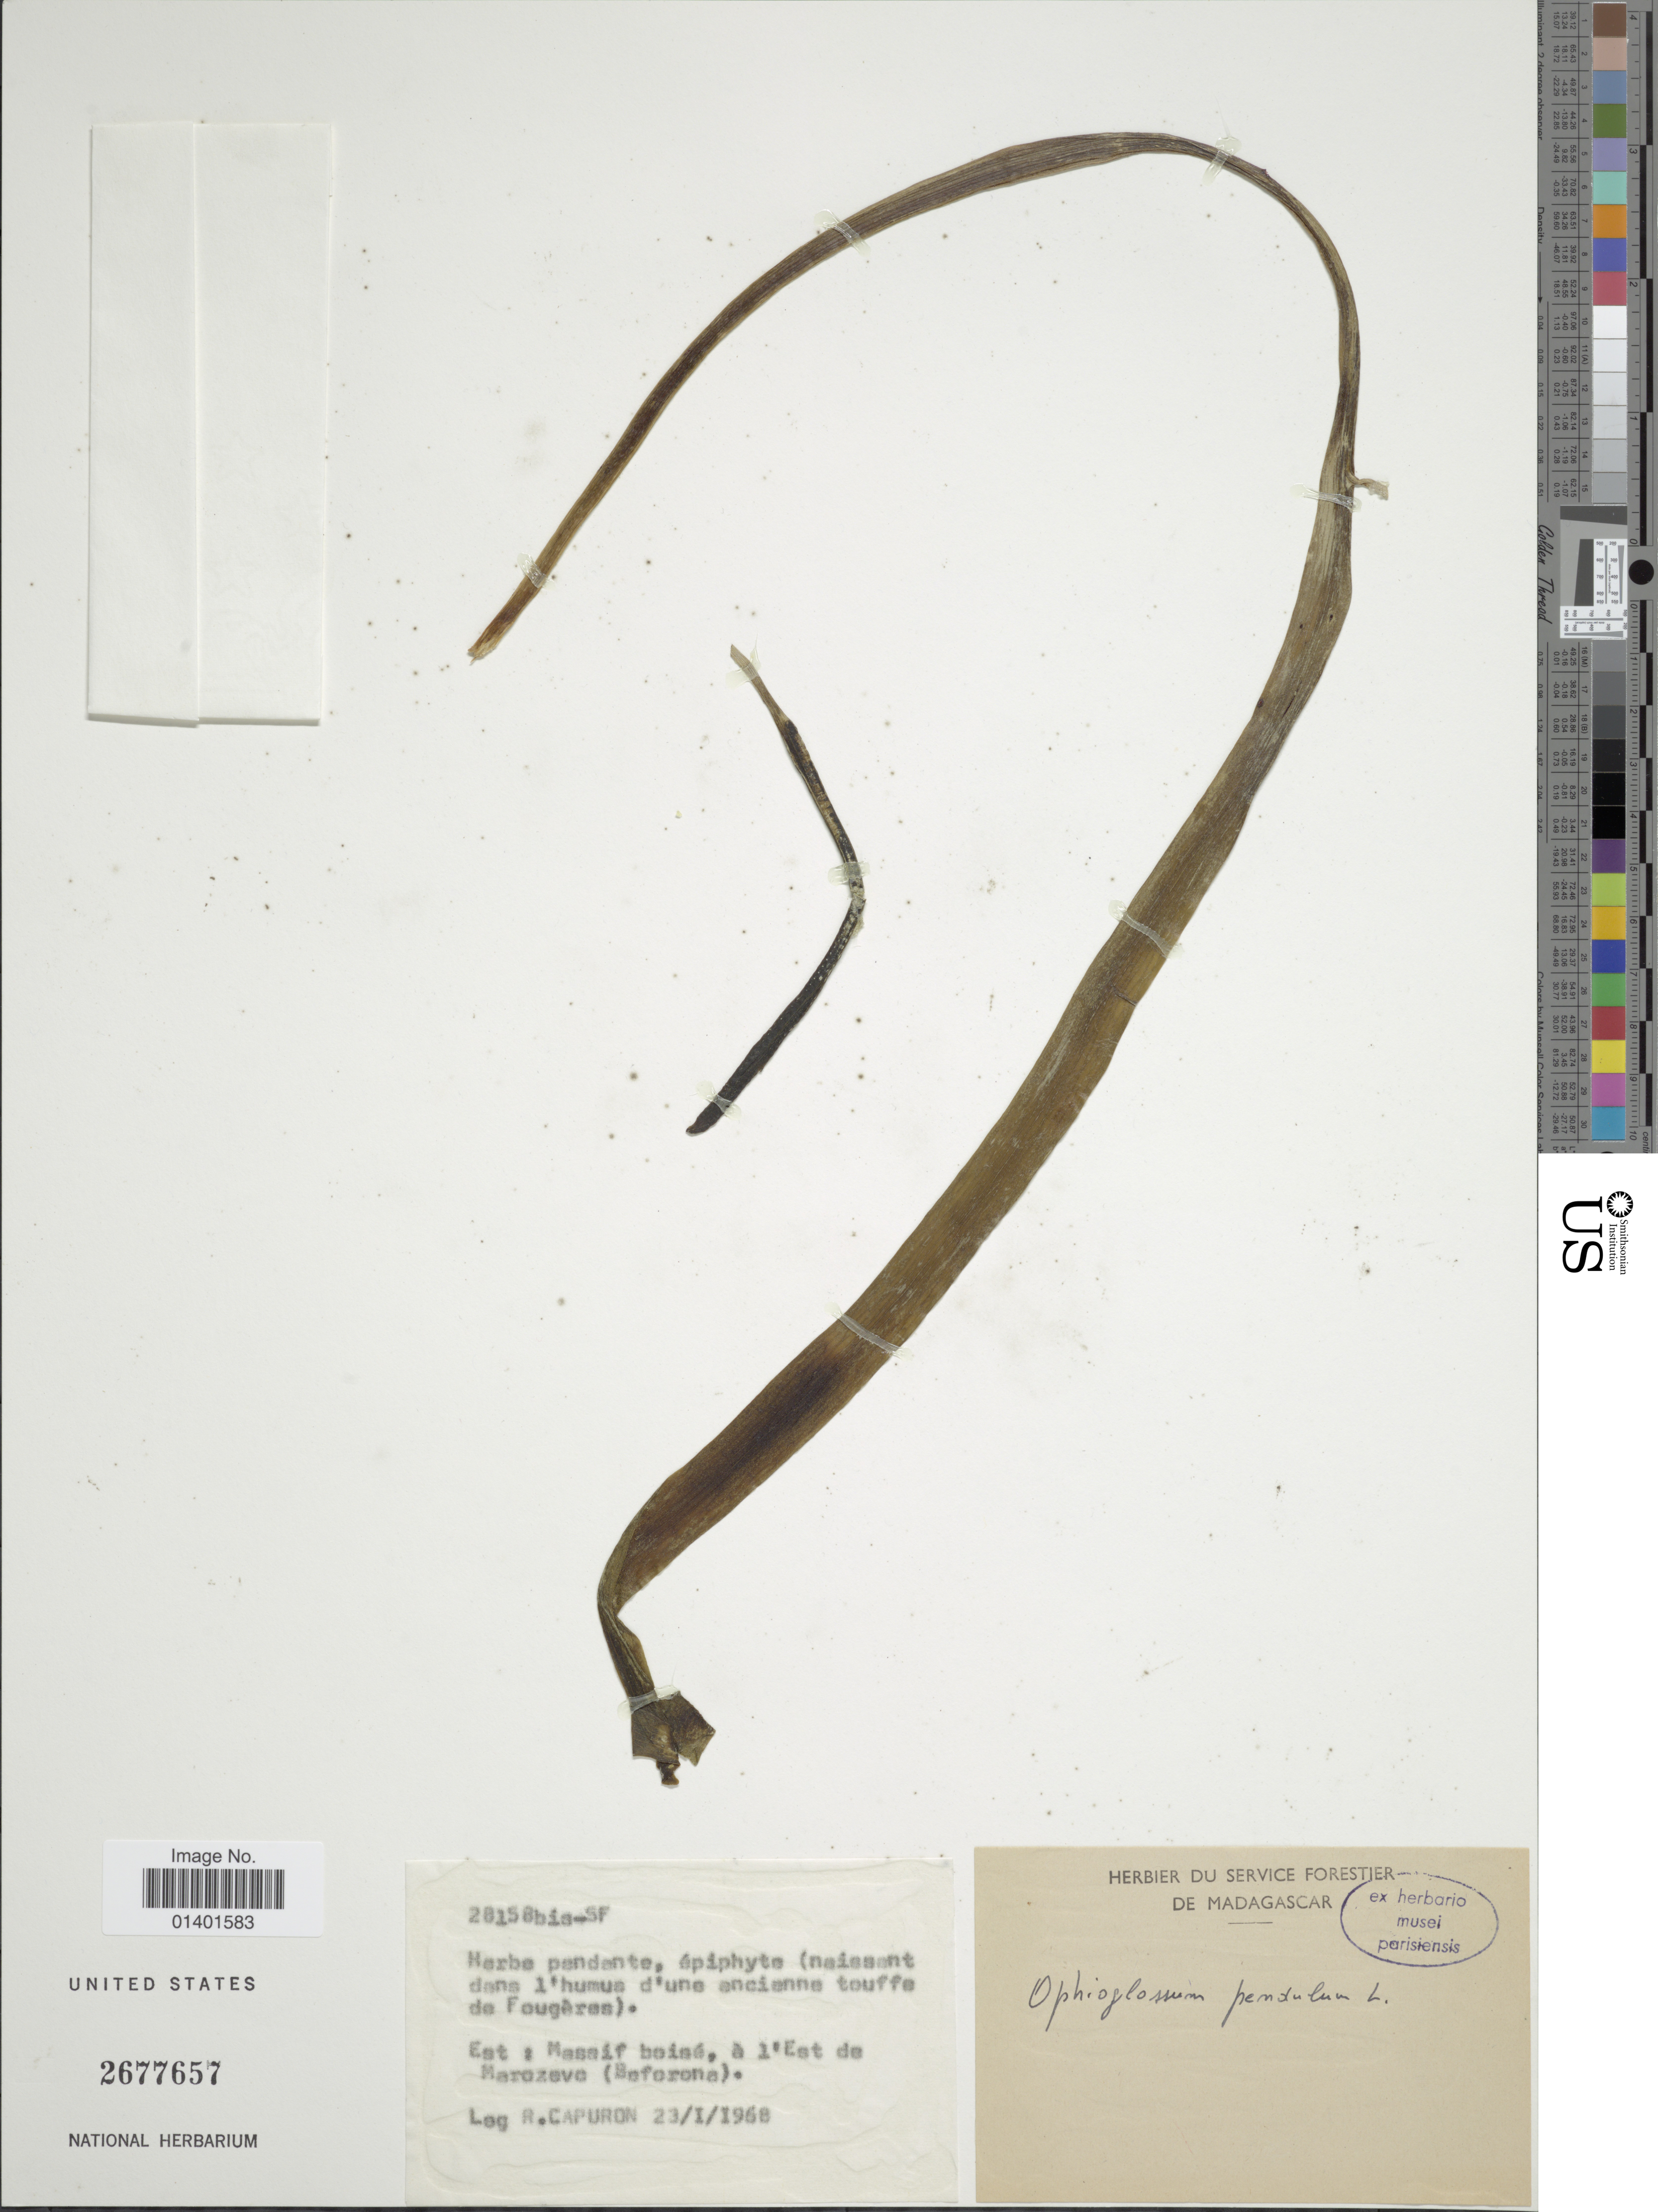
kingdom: Plantae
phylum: Tracheophyta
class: Polypodiopsida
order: Ophioglossales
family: Ophioglossaceae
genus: Ophioglossum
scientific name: Ophioglossum pendulum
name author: L.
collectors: R. Capuron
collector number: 28158bis-SF *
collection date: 1968-01-23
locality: Est: Massif boise, a l'Est de Marozeve (Beforone) [interpreted]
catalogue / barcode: US 2677657